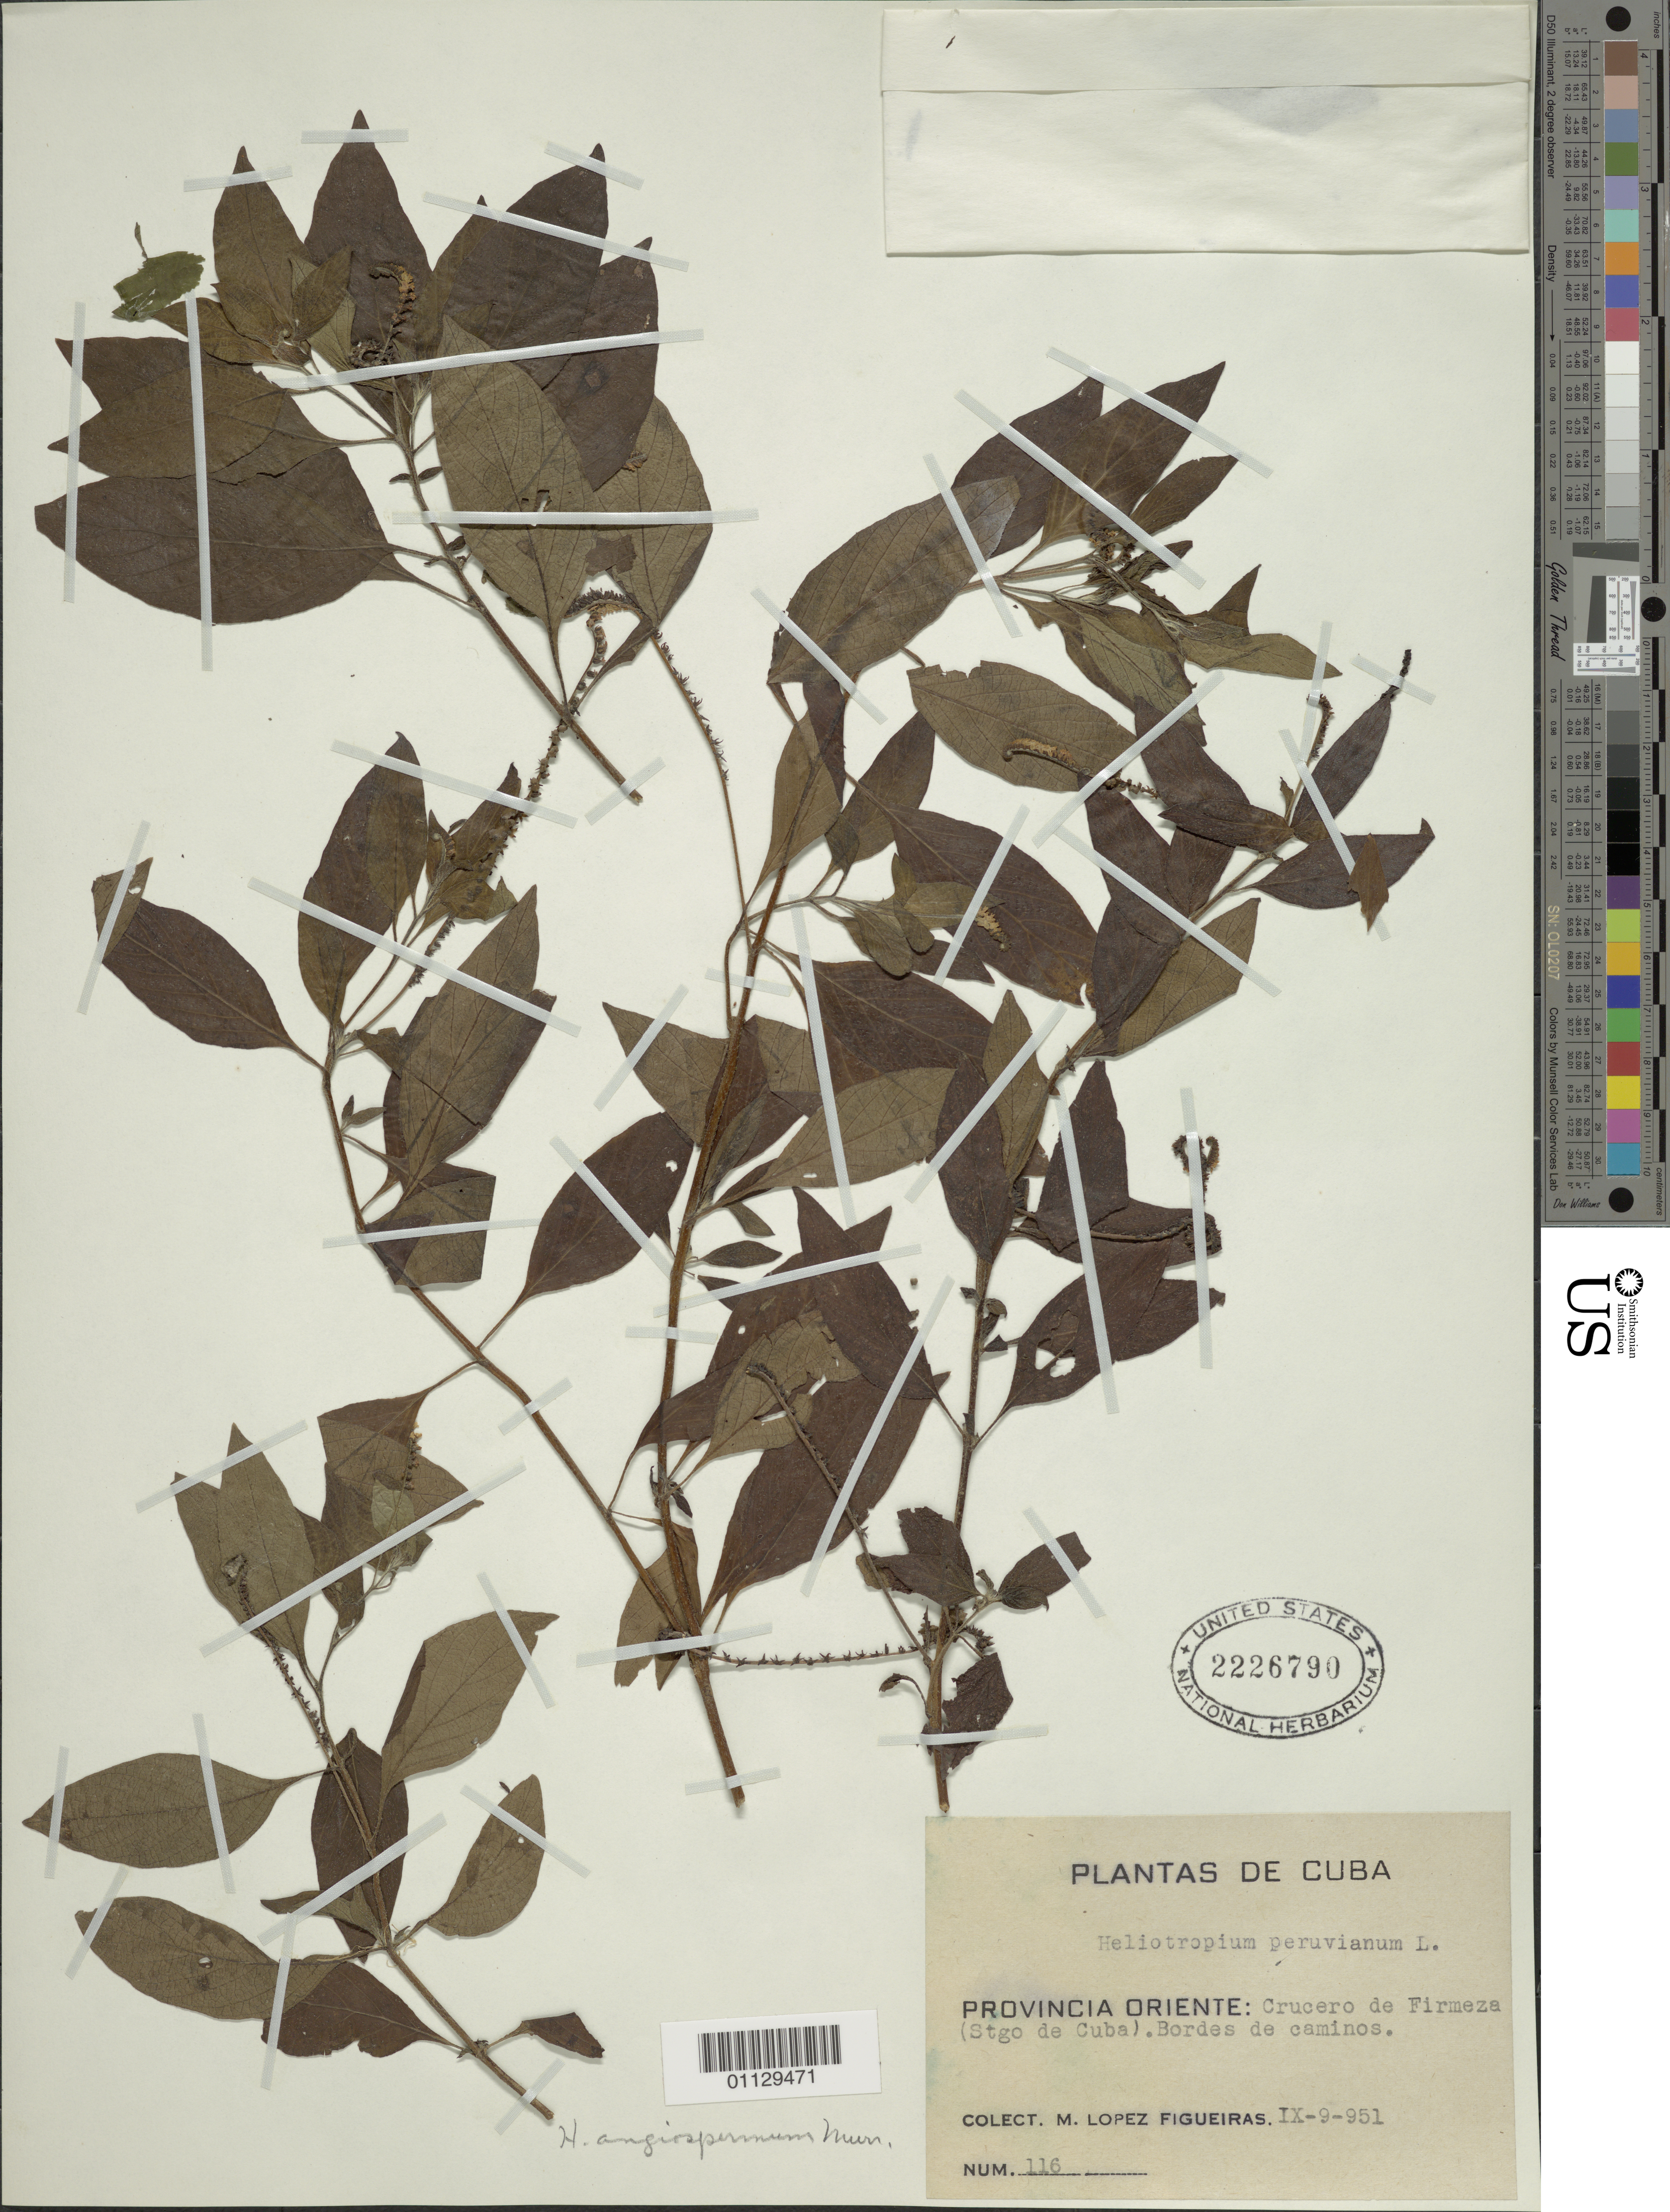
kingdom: Plantae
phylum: Tracheophyta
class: Magnoliopsida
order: Boraginales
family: Heliotropiaceae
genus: Heliotropium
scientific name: Heliotropium peruvianum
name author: L.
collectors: M. López Figueiras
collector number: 116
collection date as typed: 09 Sep 1951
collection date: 1951-09-09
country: Cuba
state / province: Oriente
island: Cuba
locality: Crucero de Firmeza, Border de caminos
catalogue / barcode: US 2226790